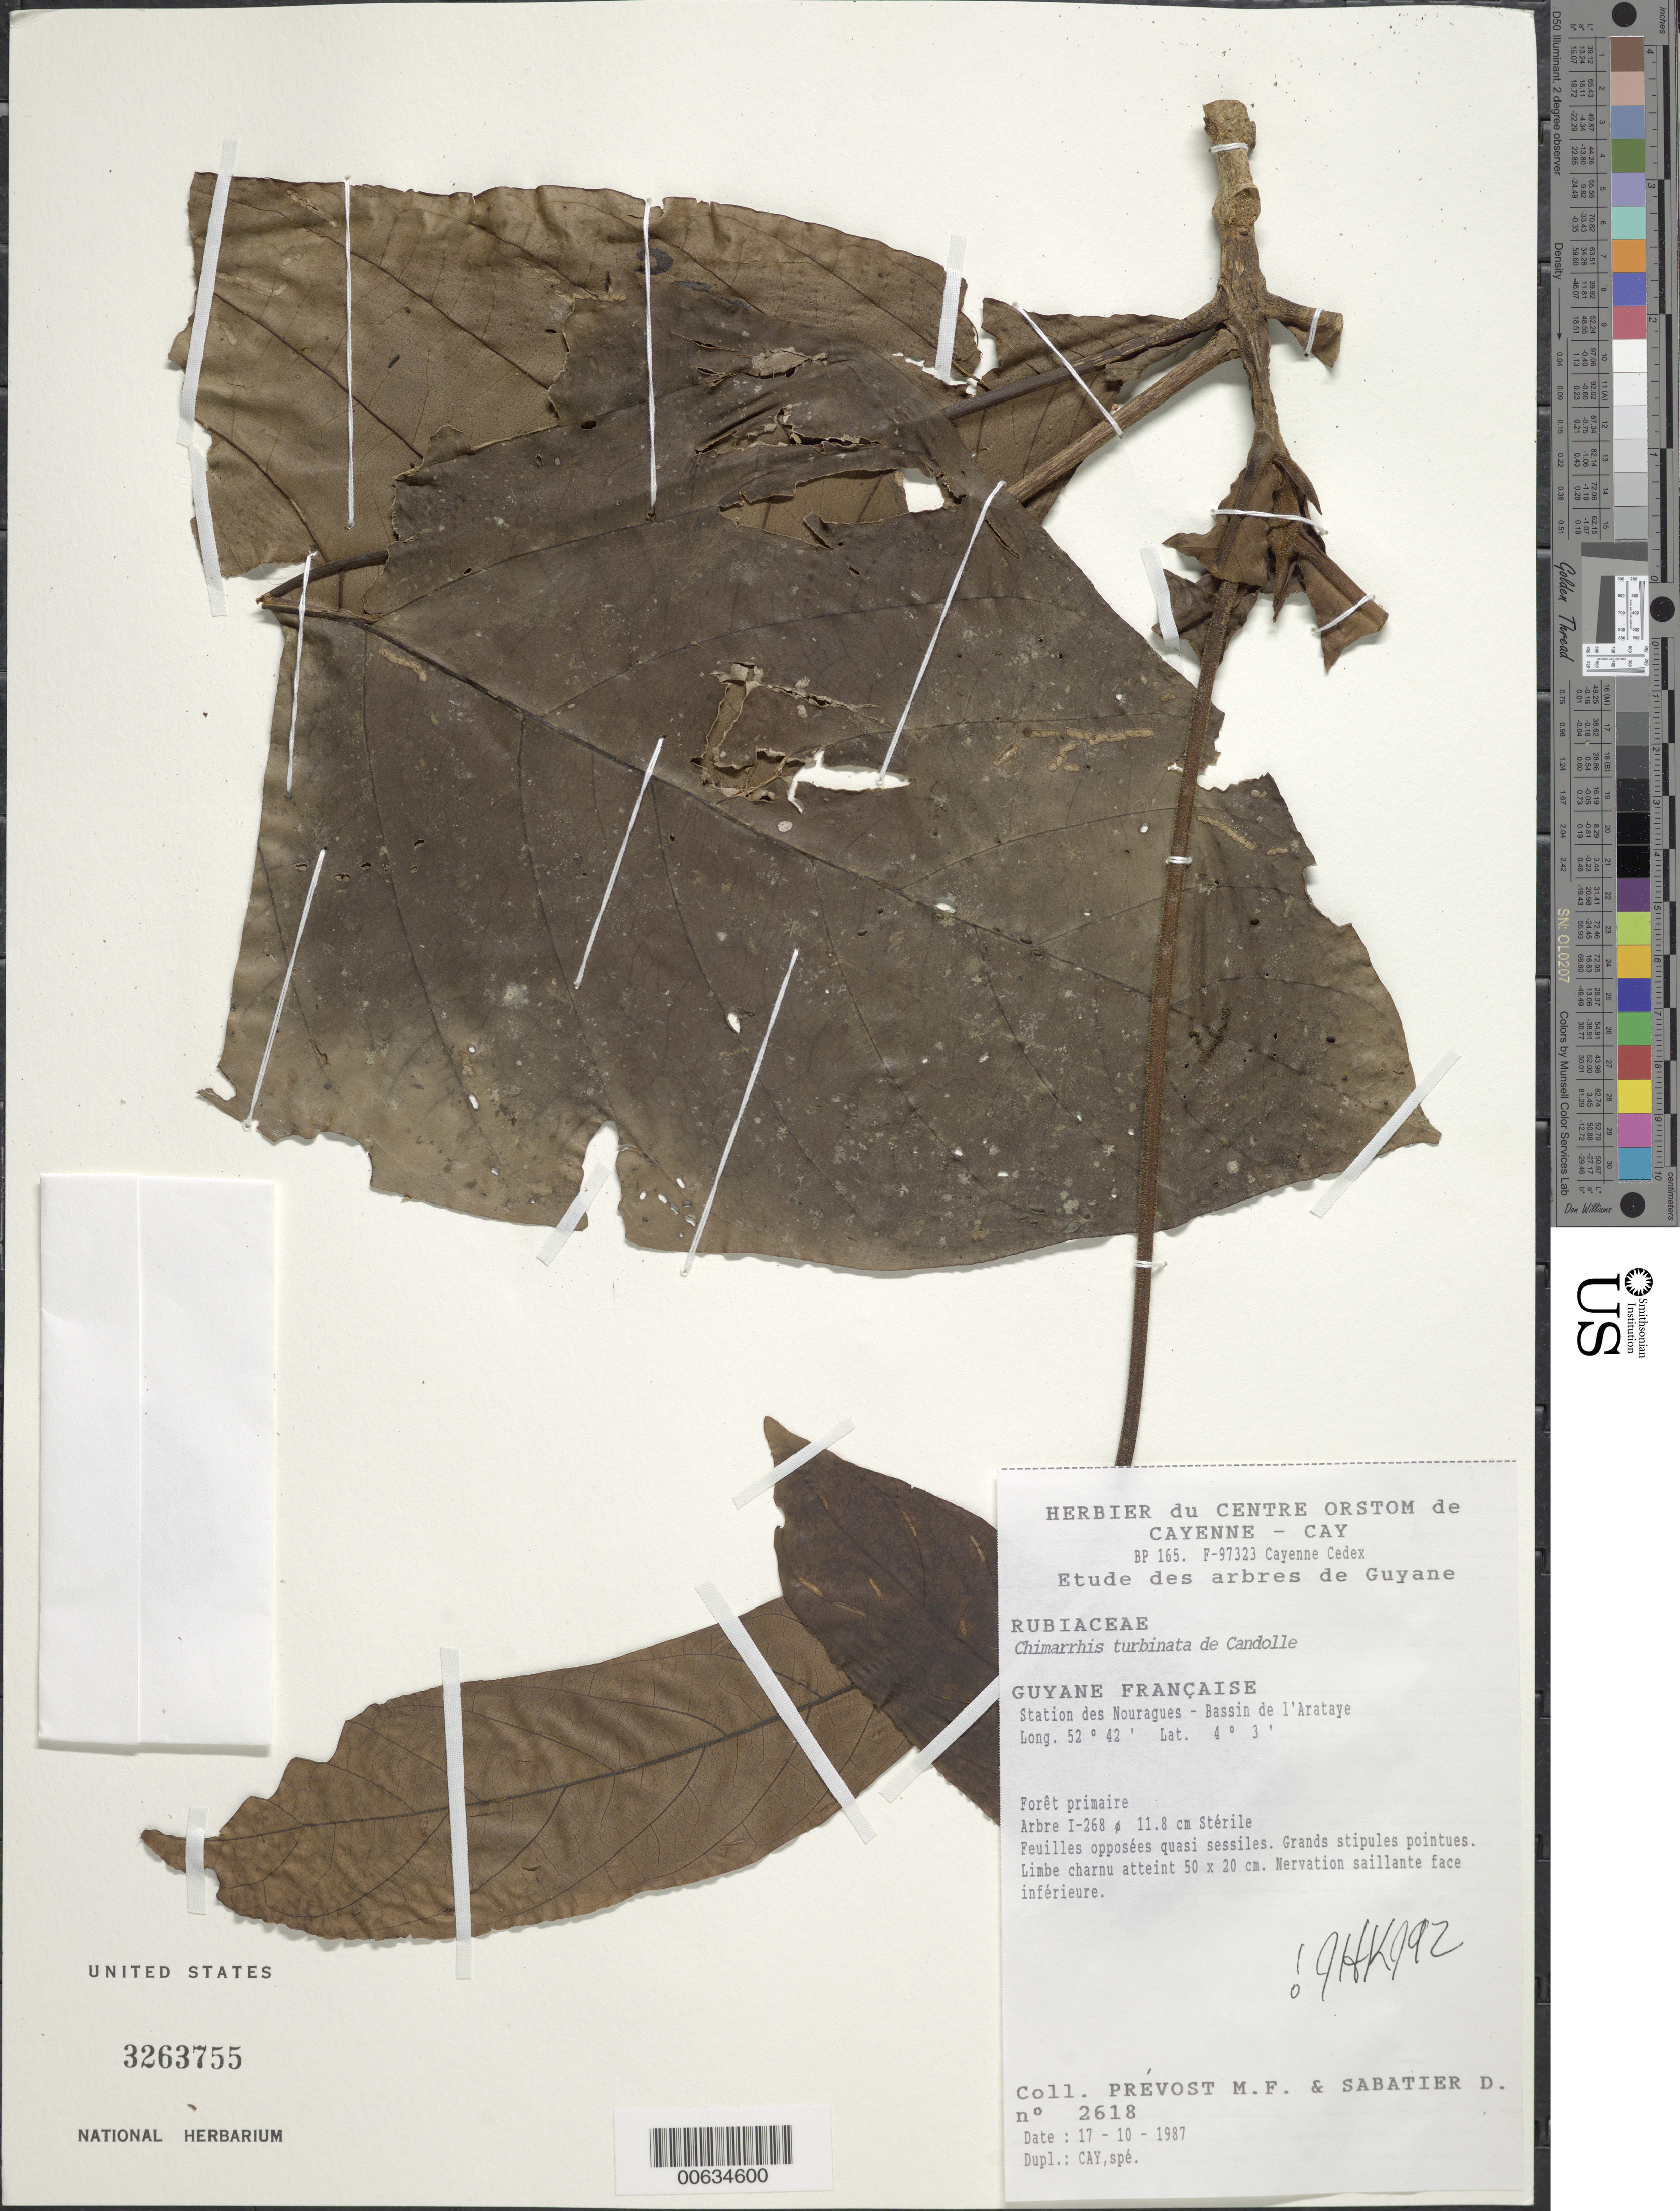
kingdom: Plantae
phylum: Tracheophyta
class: Magnoliopsida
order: Gentianales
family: Rubiaceae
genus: Chimarrhis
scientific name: Chimarrhis turbinata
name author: DC.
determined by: Kirkbride, J. H.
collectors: M.-F. Prévost & D. Sabatier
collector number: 2618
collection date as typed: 17-Oct-87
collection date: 1987-10-17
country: French Guiana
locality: Station des Nouragues, Bassin de l'Approuague, Arataye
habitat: Primary forest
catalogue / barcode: US 3263755